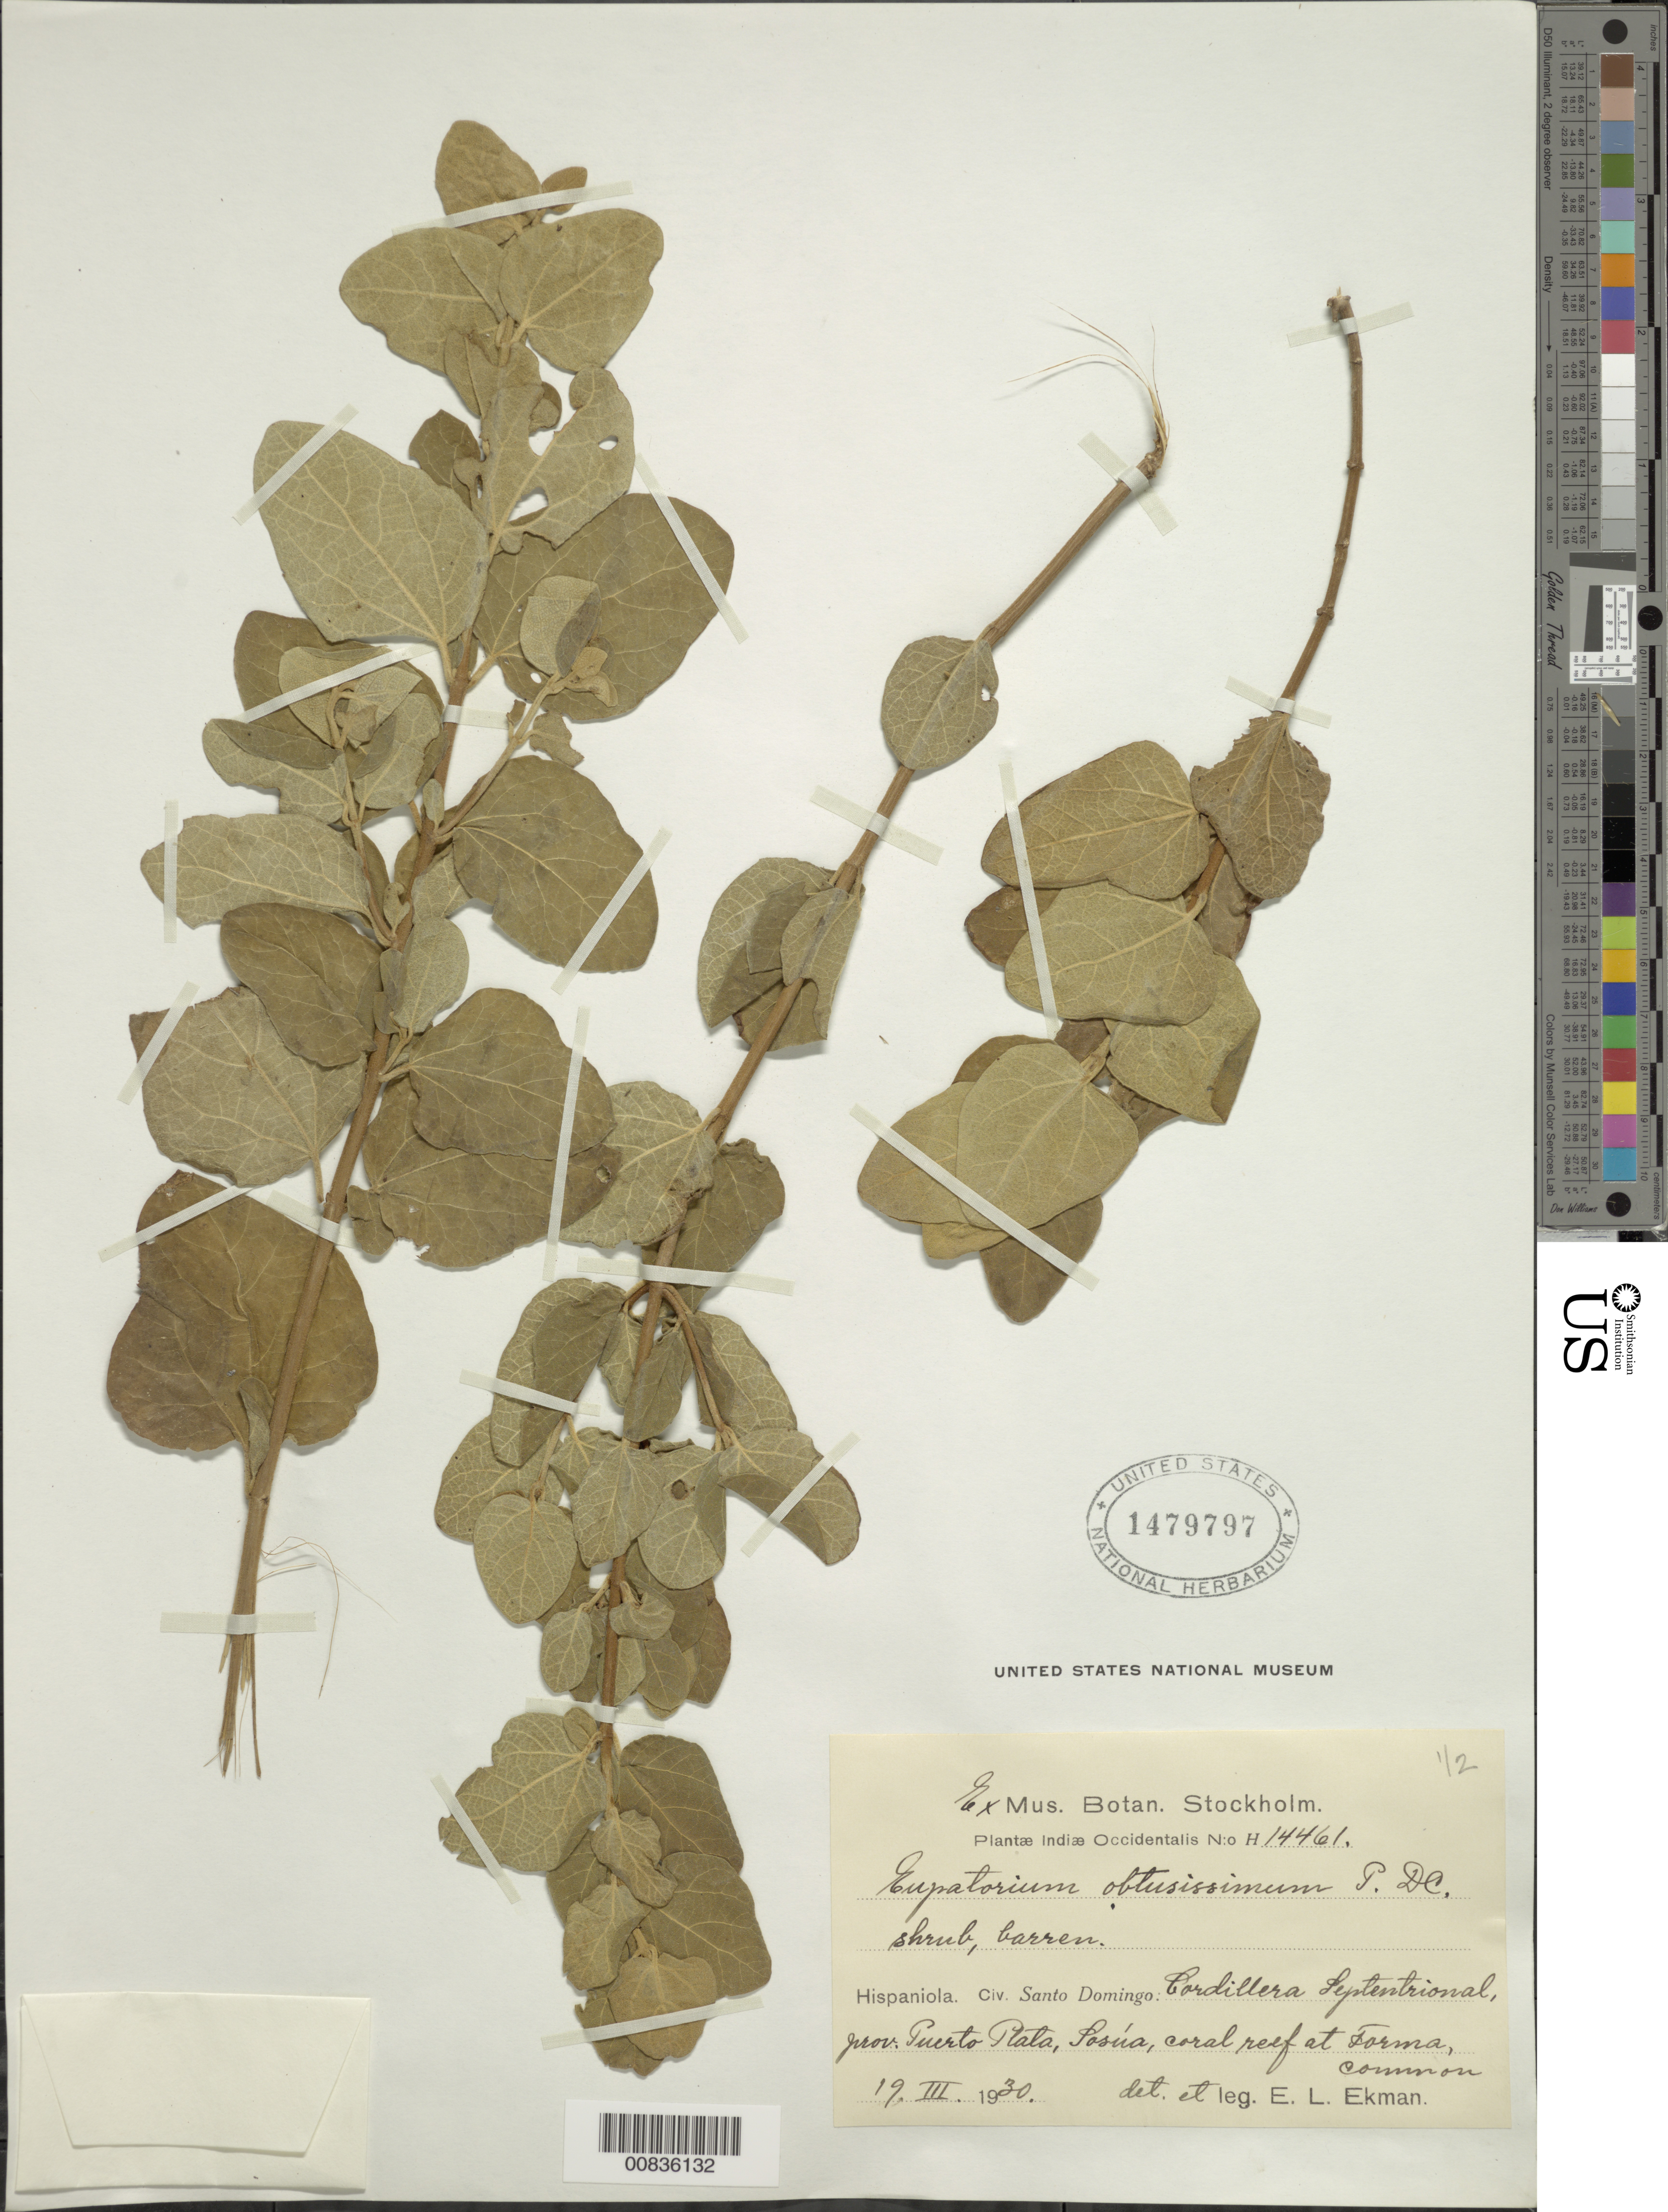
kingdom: Plantae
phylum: Tracheophyta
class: Magnoliopsida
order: Asterales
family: Asteraceae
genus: Koanophyllon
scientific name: Koanophyllon obtusissimum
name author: (DC.) R.M. King & H. Rob.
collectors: E. L. Ekman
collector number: H 14461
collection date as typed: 19 Mar 1930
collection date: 1930-03-19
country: Dominican Republic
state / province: Puerto Plata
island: Hispaniola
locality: Cordillera Septentrional, Sosúa, at Forma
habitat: Coral reef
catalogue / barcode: US 1479797